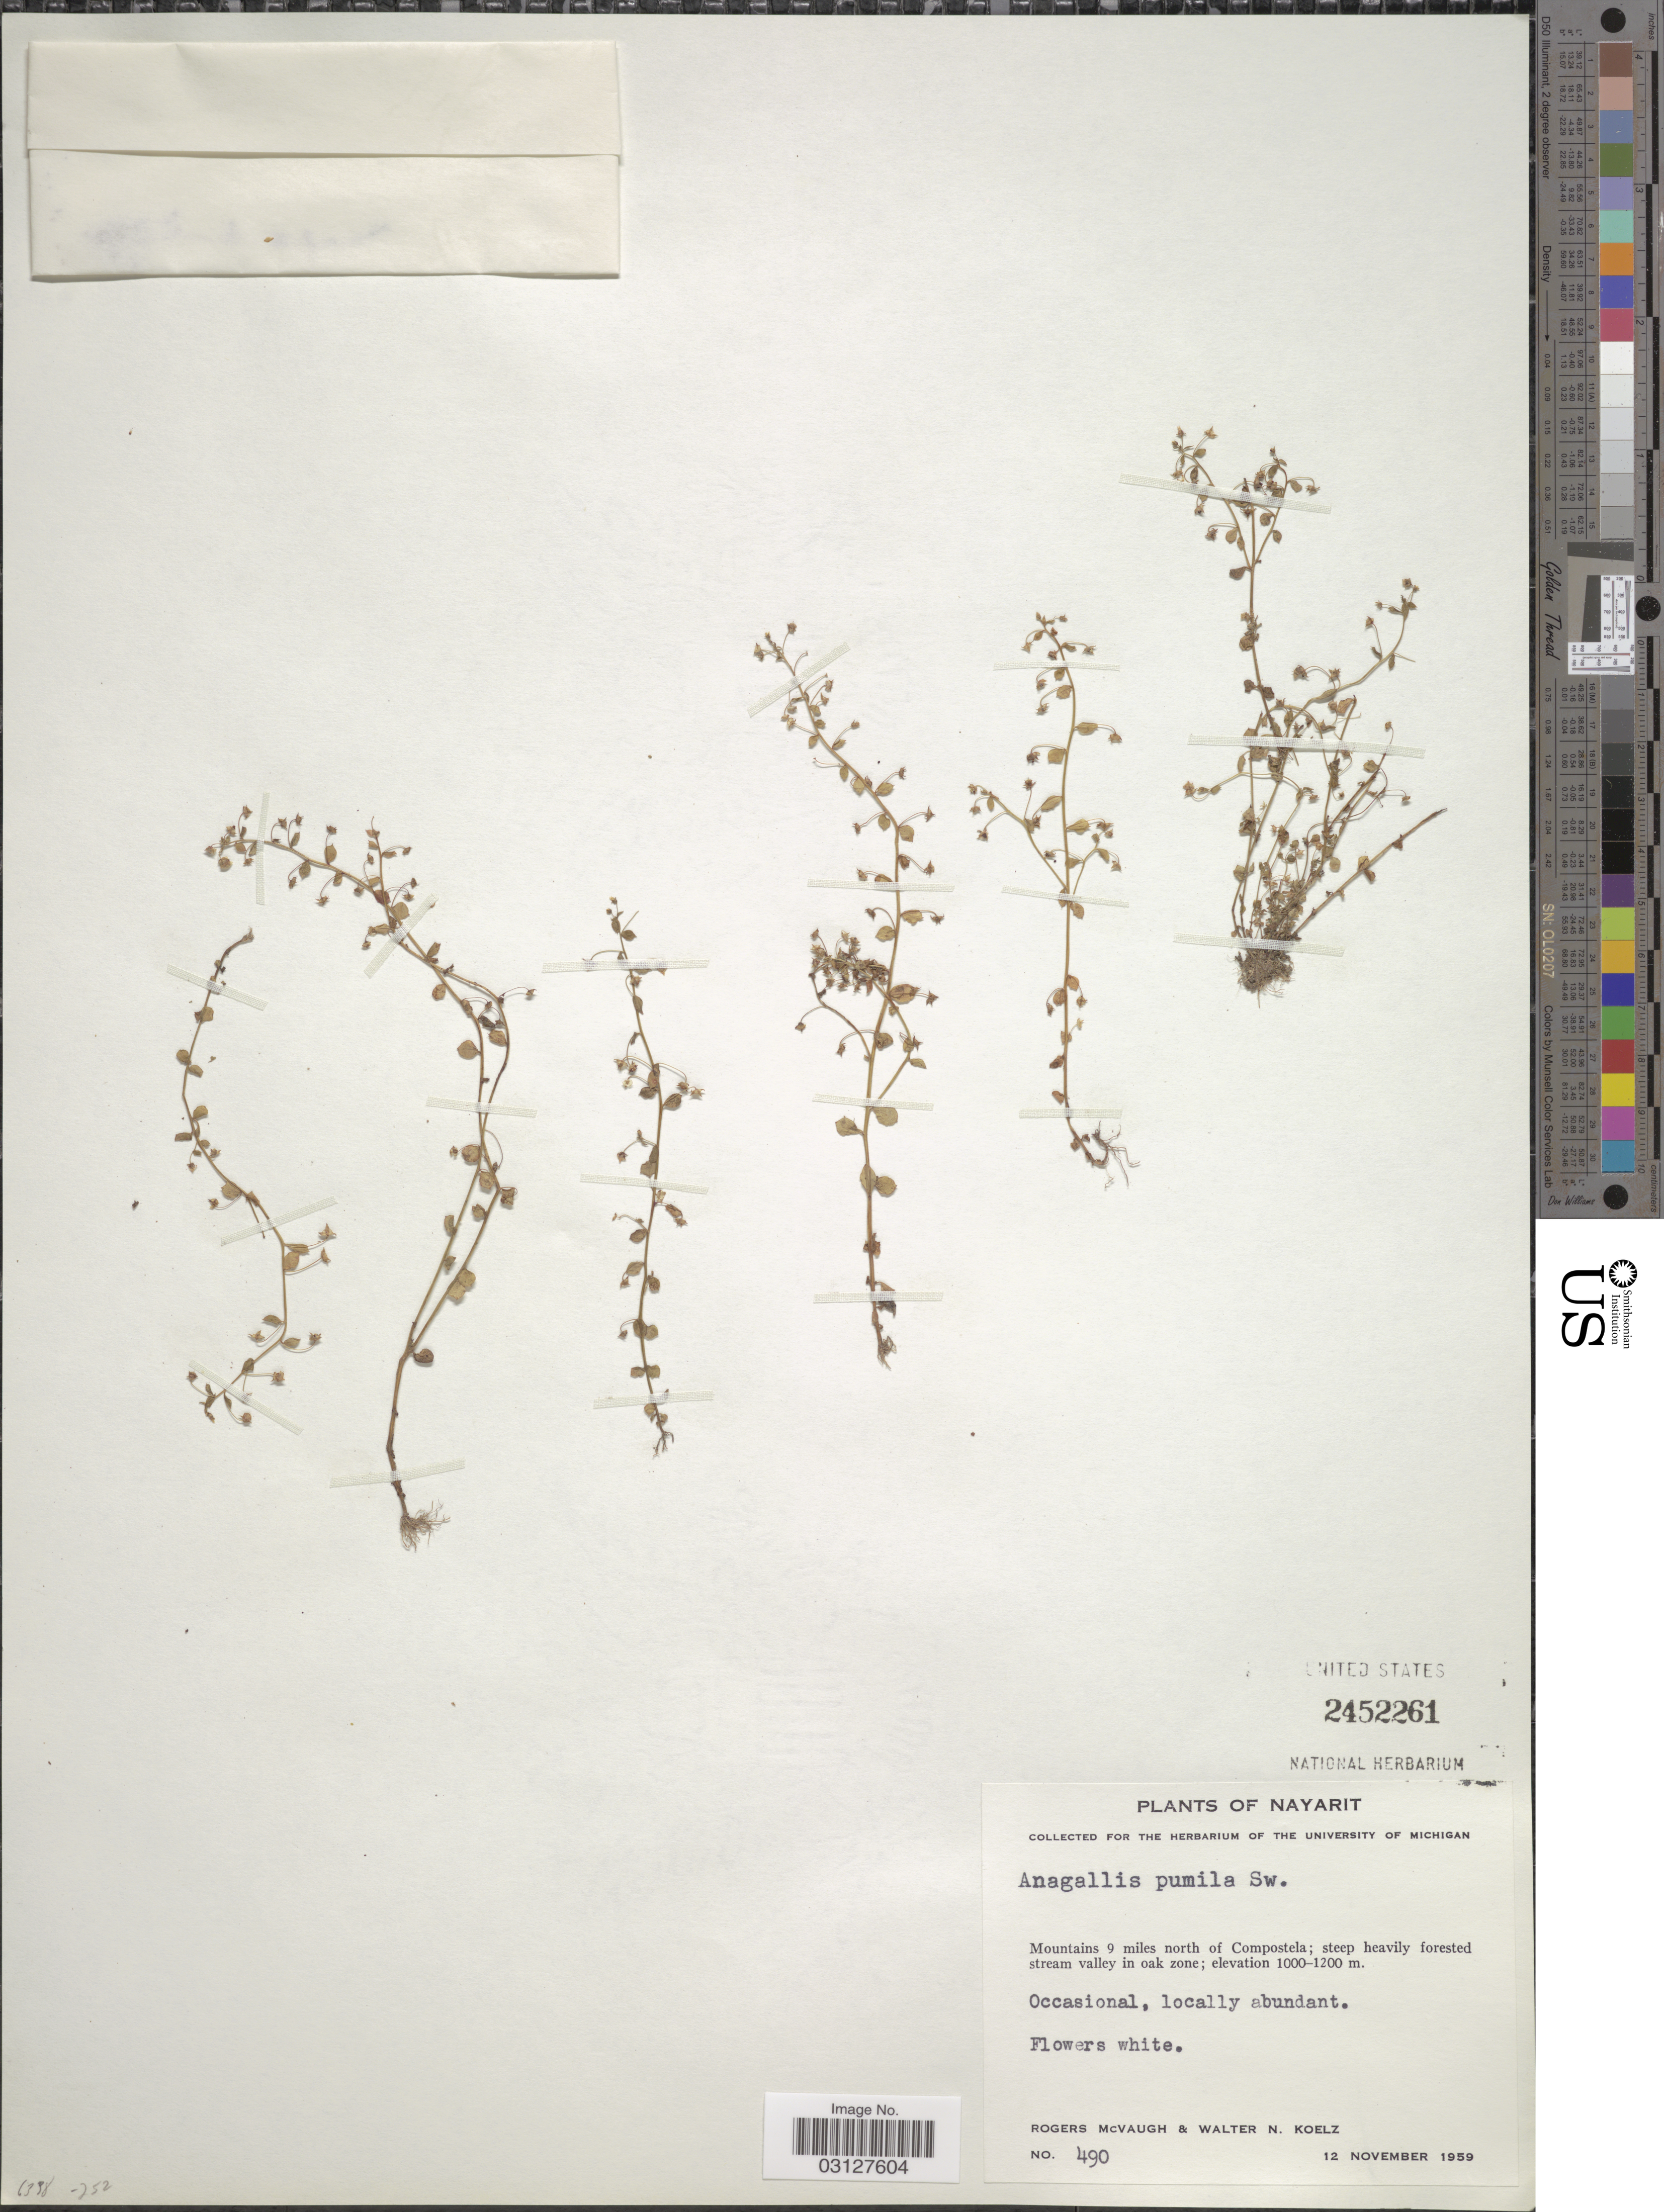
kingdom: Plantae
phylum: Tracheophyta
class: Magnoliopsida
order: Ericales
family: Primulaceae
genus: Anagallis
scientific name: Anagallis pumila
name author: Sw.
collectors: R. McVaugh & W. N. Koelz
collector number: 490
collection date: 1959-11-12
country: Mexico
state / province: Nayarit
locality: Mountains 9 miles north of Compostela; steep heavily forested stream valley in oak zone.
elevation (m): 1000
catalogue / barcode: US 2452261